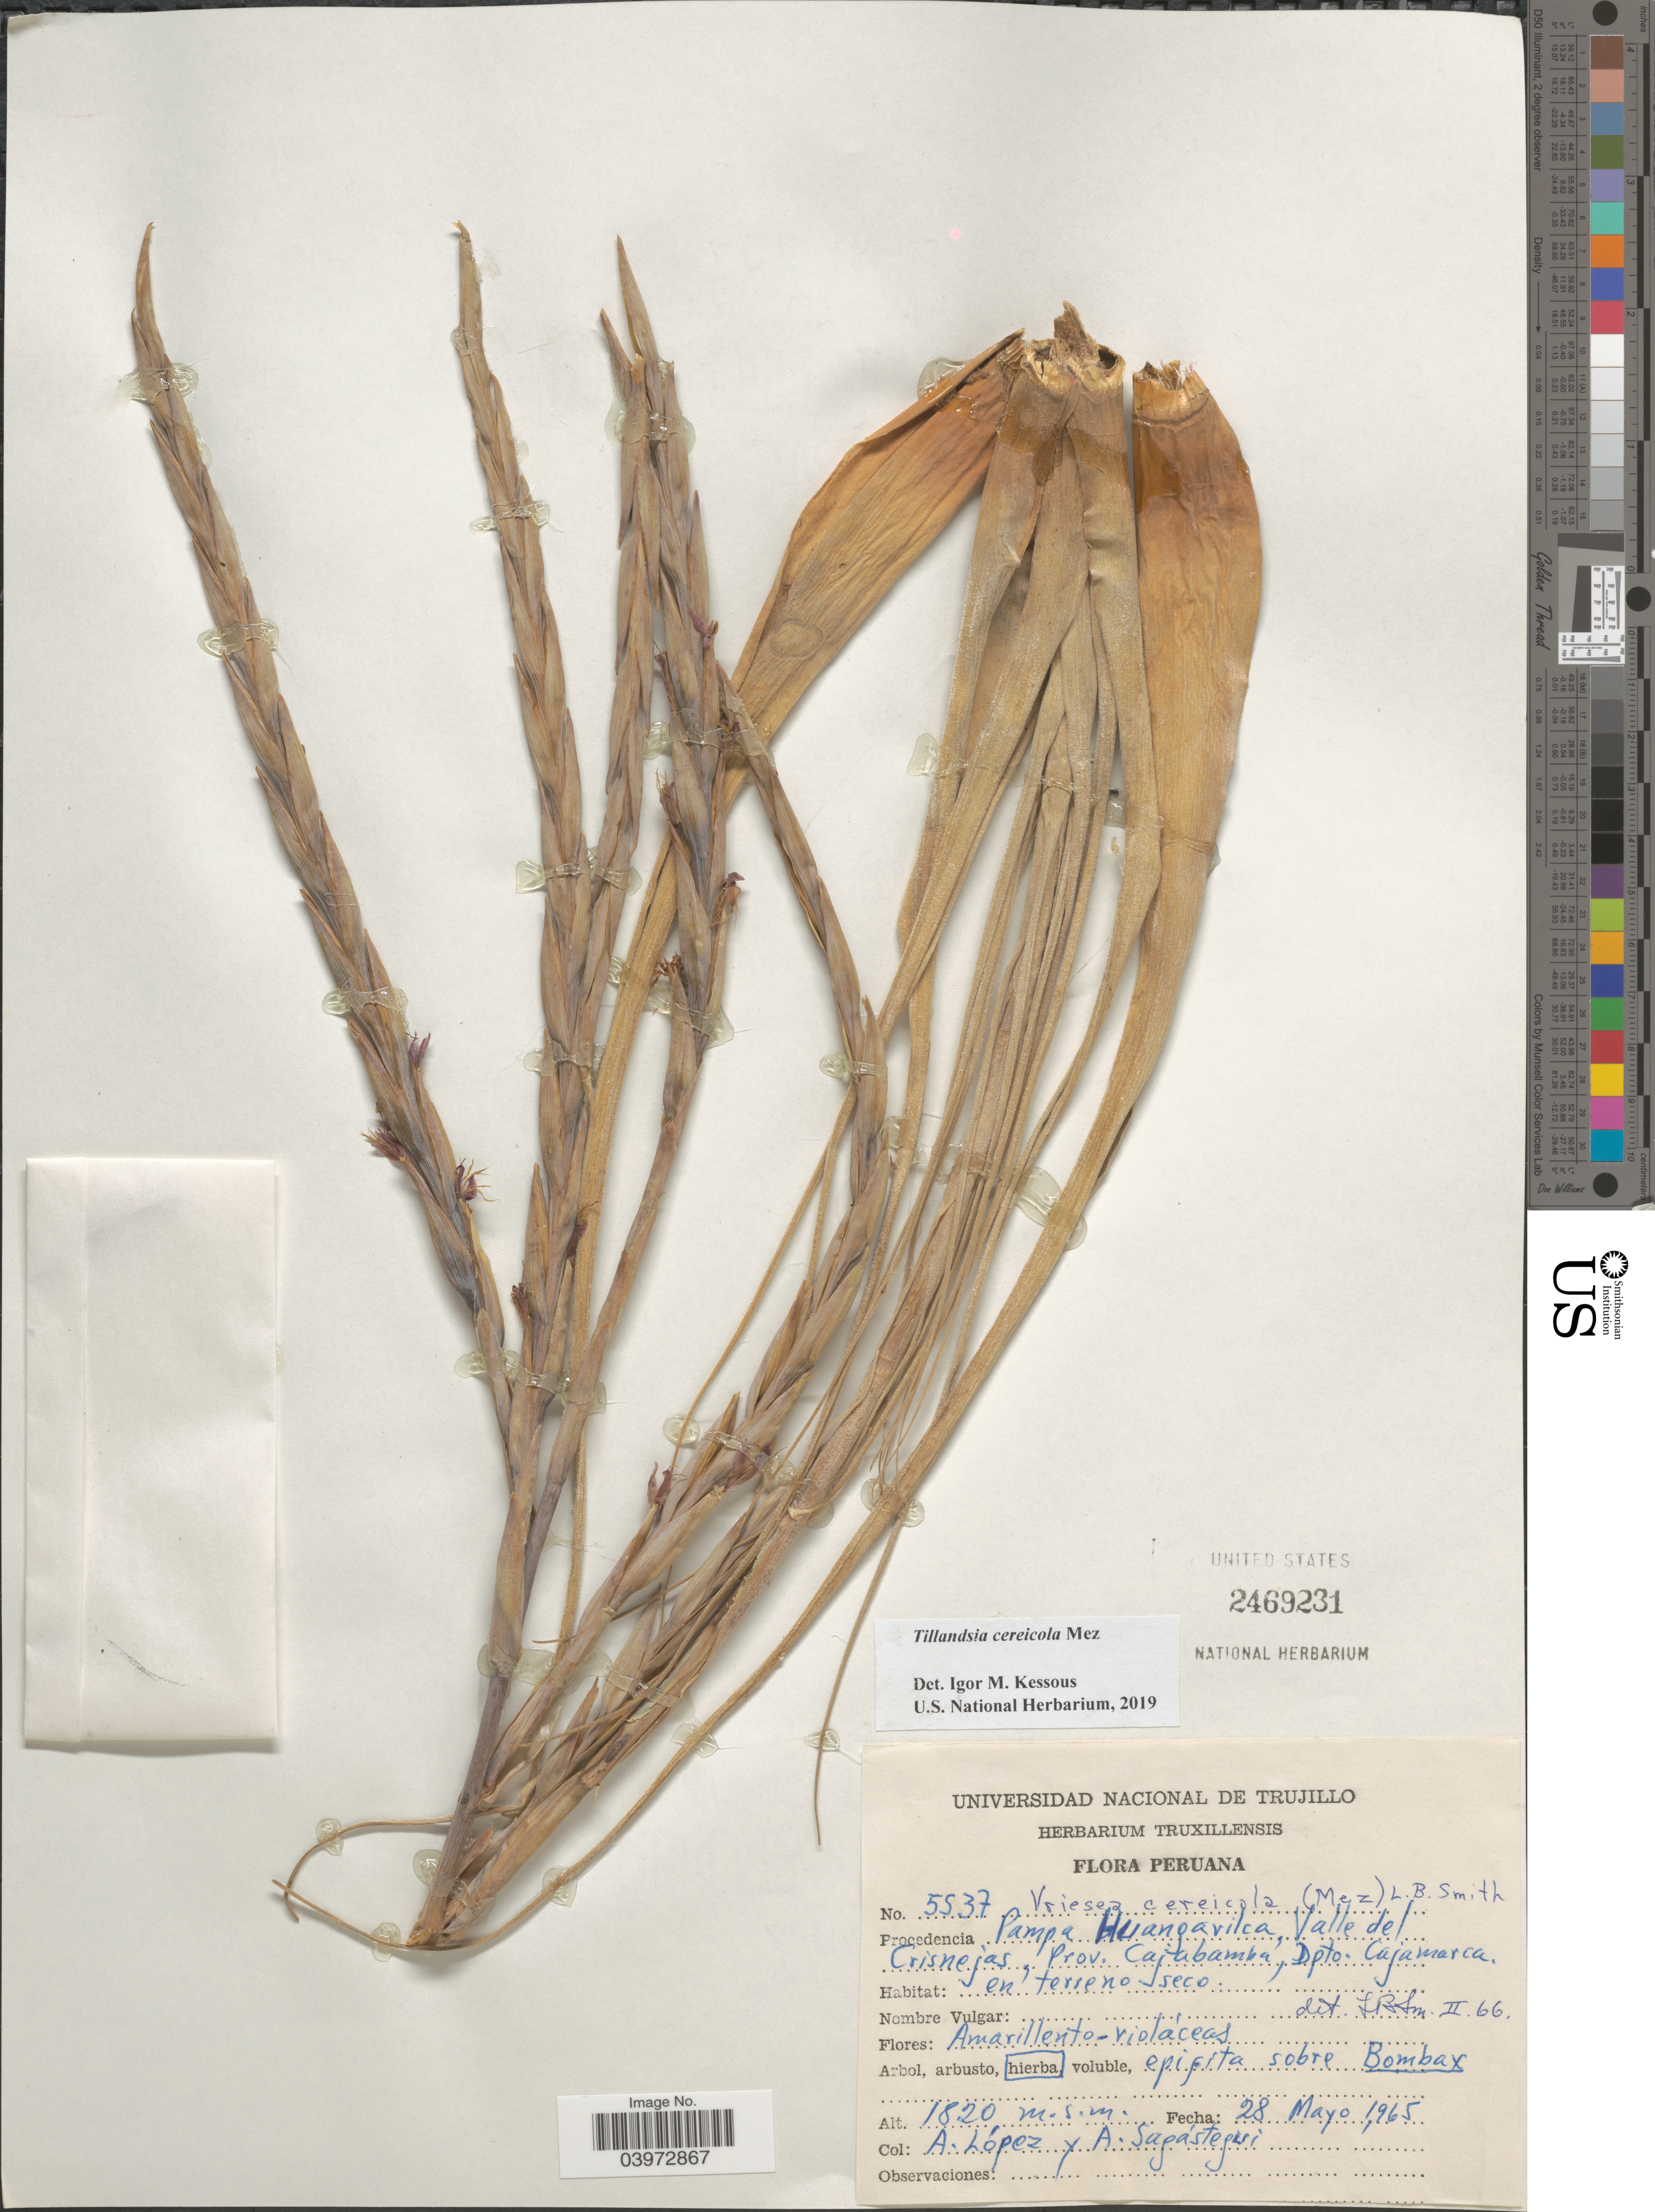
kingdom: Plantae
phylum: Tracheophyta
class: Liliopsida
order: Poales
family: Bromeliaceae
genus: Tillandsia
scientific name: Tillandsia cereicola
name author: Mez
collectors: A. López & A. Sagastegui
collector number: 5537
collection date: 1965-05-28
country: Peru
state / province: Cajamarca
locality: Pampa Huangavelica, Valle del Crisnejas, Prov. Cajabamba, Dpto. Cajamarca.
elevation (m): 1820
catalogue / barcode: US 2469231